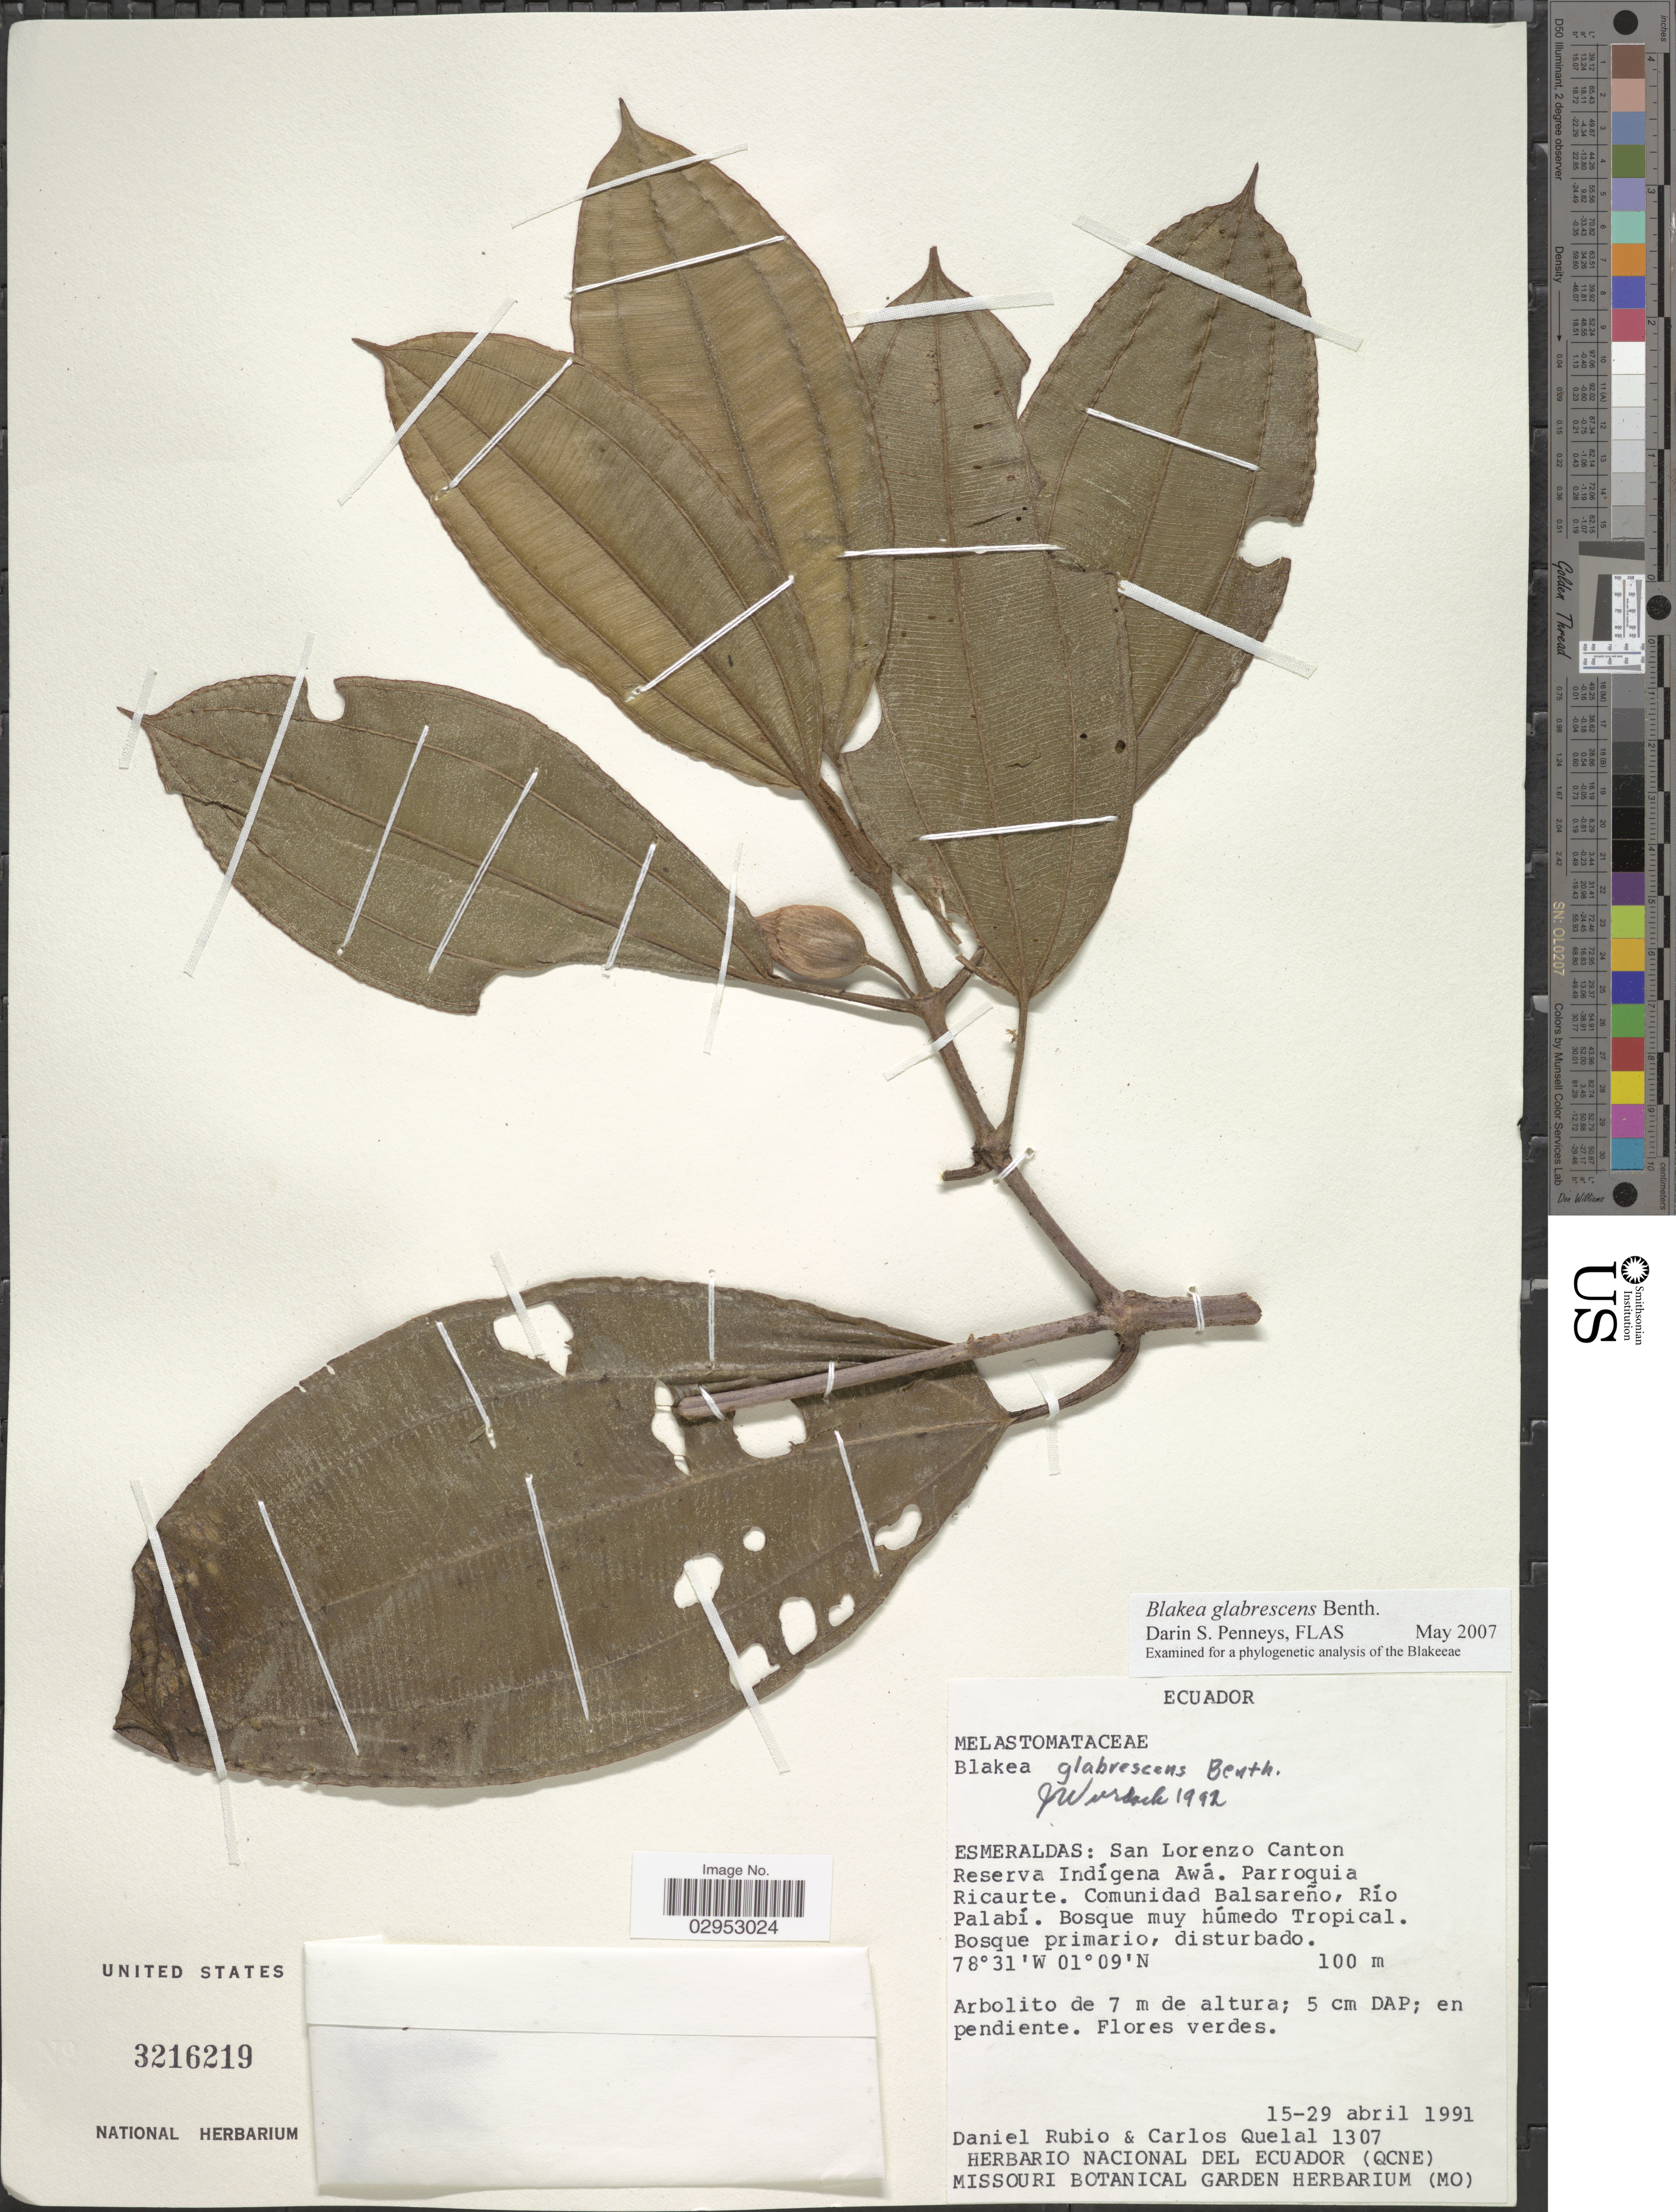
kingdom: Plantae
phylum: Tracheophyta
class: Magnoliopsida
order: Myrtales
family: Melastomataceae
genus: Blakea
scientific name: Blakea glabrescens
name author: Benth.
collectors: D. Rubio & C. Quelal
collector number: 1307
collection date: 1991-04-15/1991-04-29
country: Ecuador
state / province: Esmeraldas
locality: San Lorenzo Canton, Reserva Indígena Awá. Parroquia Ricaurte. comunidad Balsareño, Río Palabí.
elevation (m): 100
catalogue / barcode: US 3216219